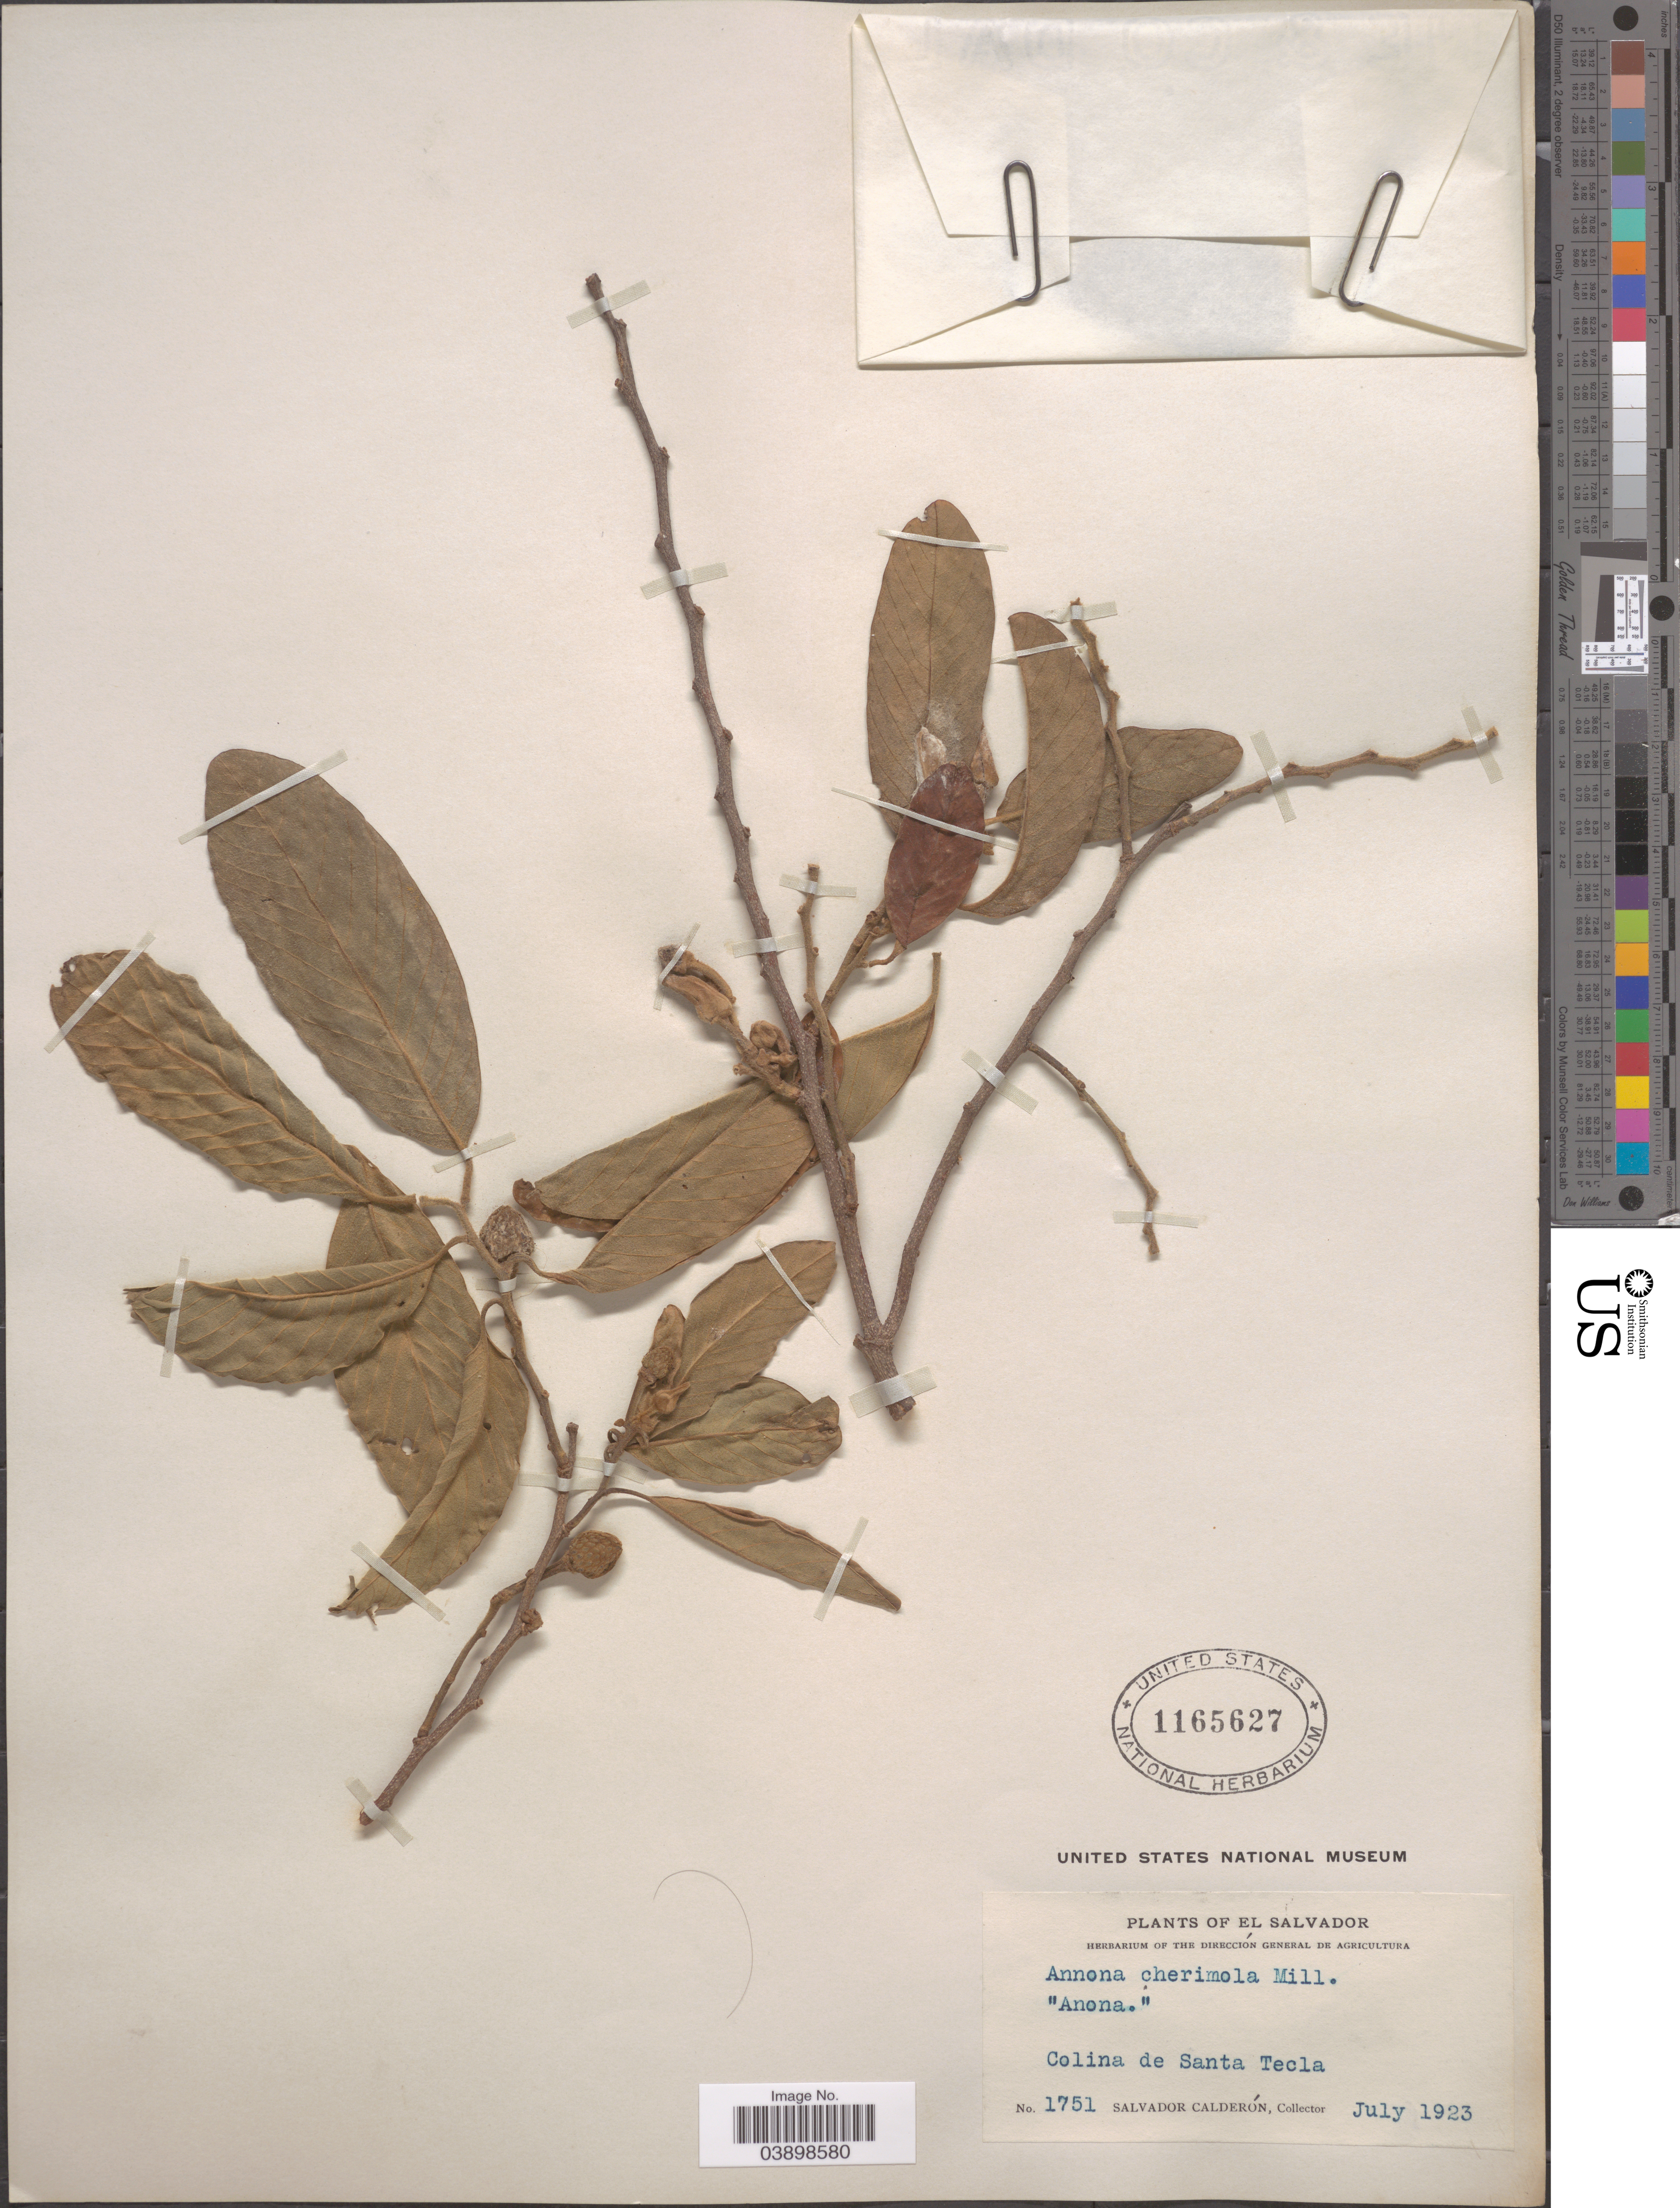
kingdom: Plantae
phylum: Tracheophyta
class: Magnoliopsida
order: Magnoliales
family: Annonaceae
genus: Annona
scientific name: Annona cherimola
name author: Mill.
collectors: S. Calderón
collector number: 1751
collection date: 1923-07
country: El Salvador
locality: Colina de Santa Tecla.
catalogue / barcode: US 1165627